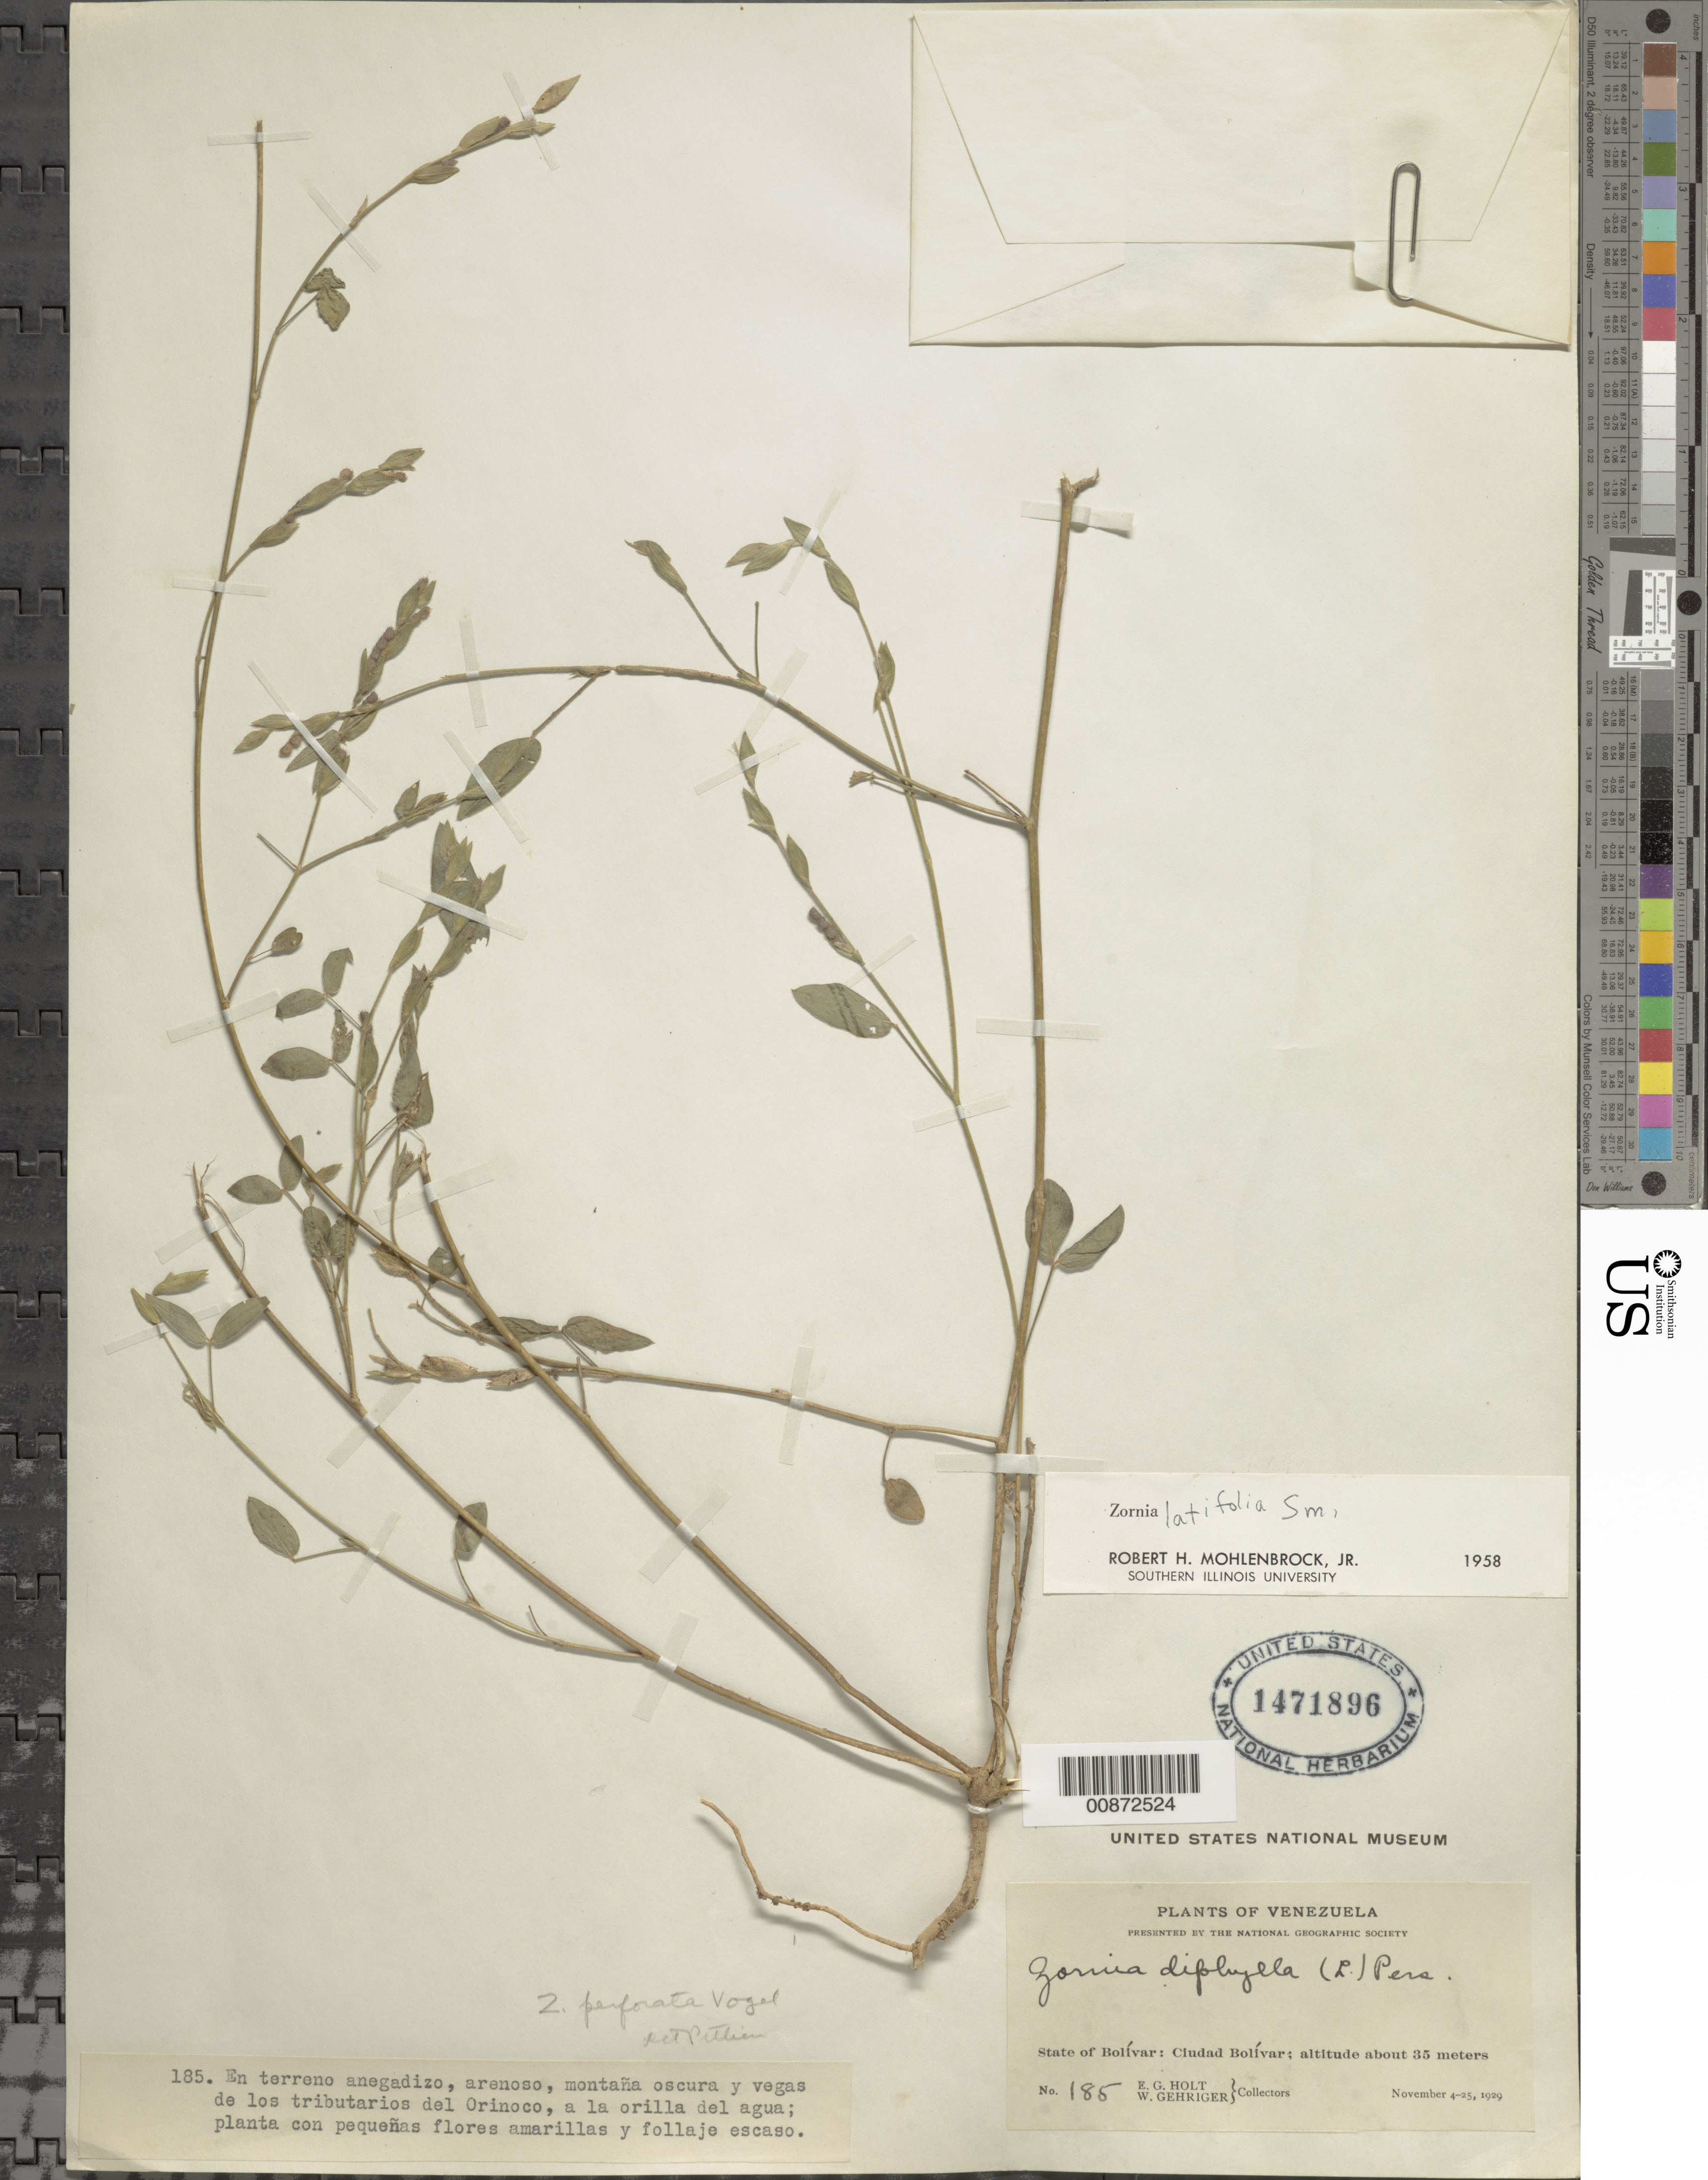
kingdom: Plantae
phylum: Tracheophyta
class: Magnoliopsida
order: Fabales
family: Fabaceae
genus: Zornia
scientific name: Zornia latifolia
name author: Sm.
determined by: Mohlenbrock, Robert H., Jr.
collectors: E. Holt & W. Gehriger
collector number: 185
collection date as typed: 4-Nov-29 to 25-Nov-29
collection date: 1929-11-04/1929-11-25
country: Venezuela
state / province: Bolívar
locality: Ciudad Bolívar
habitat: Terreno anegadizo, arenoso, montana oscura y vegas de los tributarios del Orinoco;a la orilla del agua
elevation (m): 35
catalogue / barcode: US 1471896